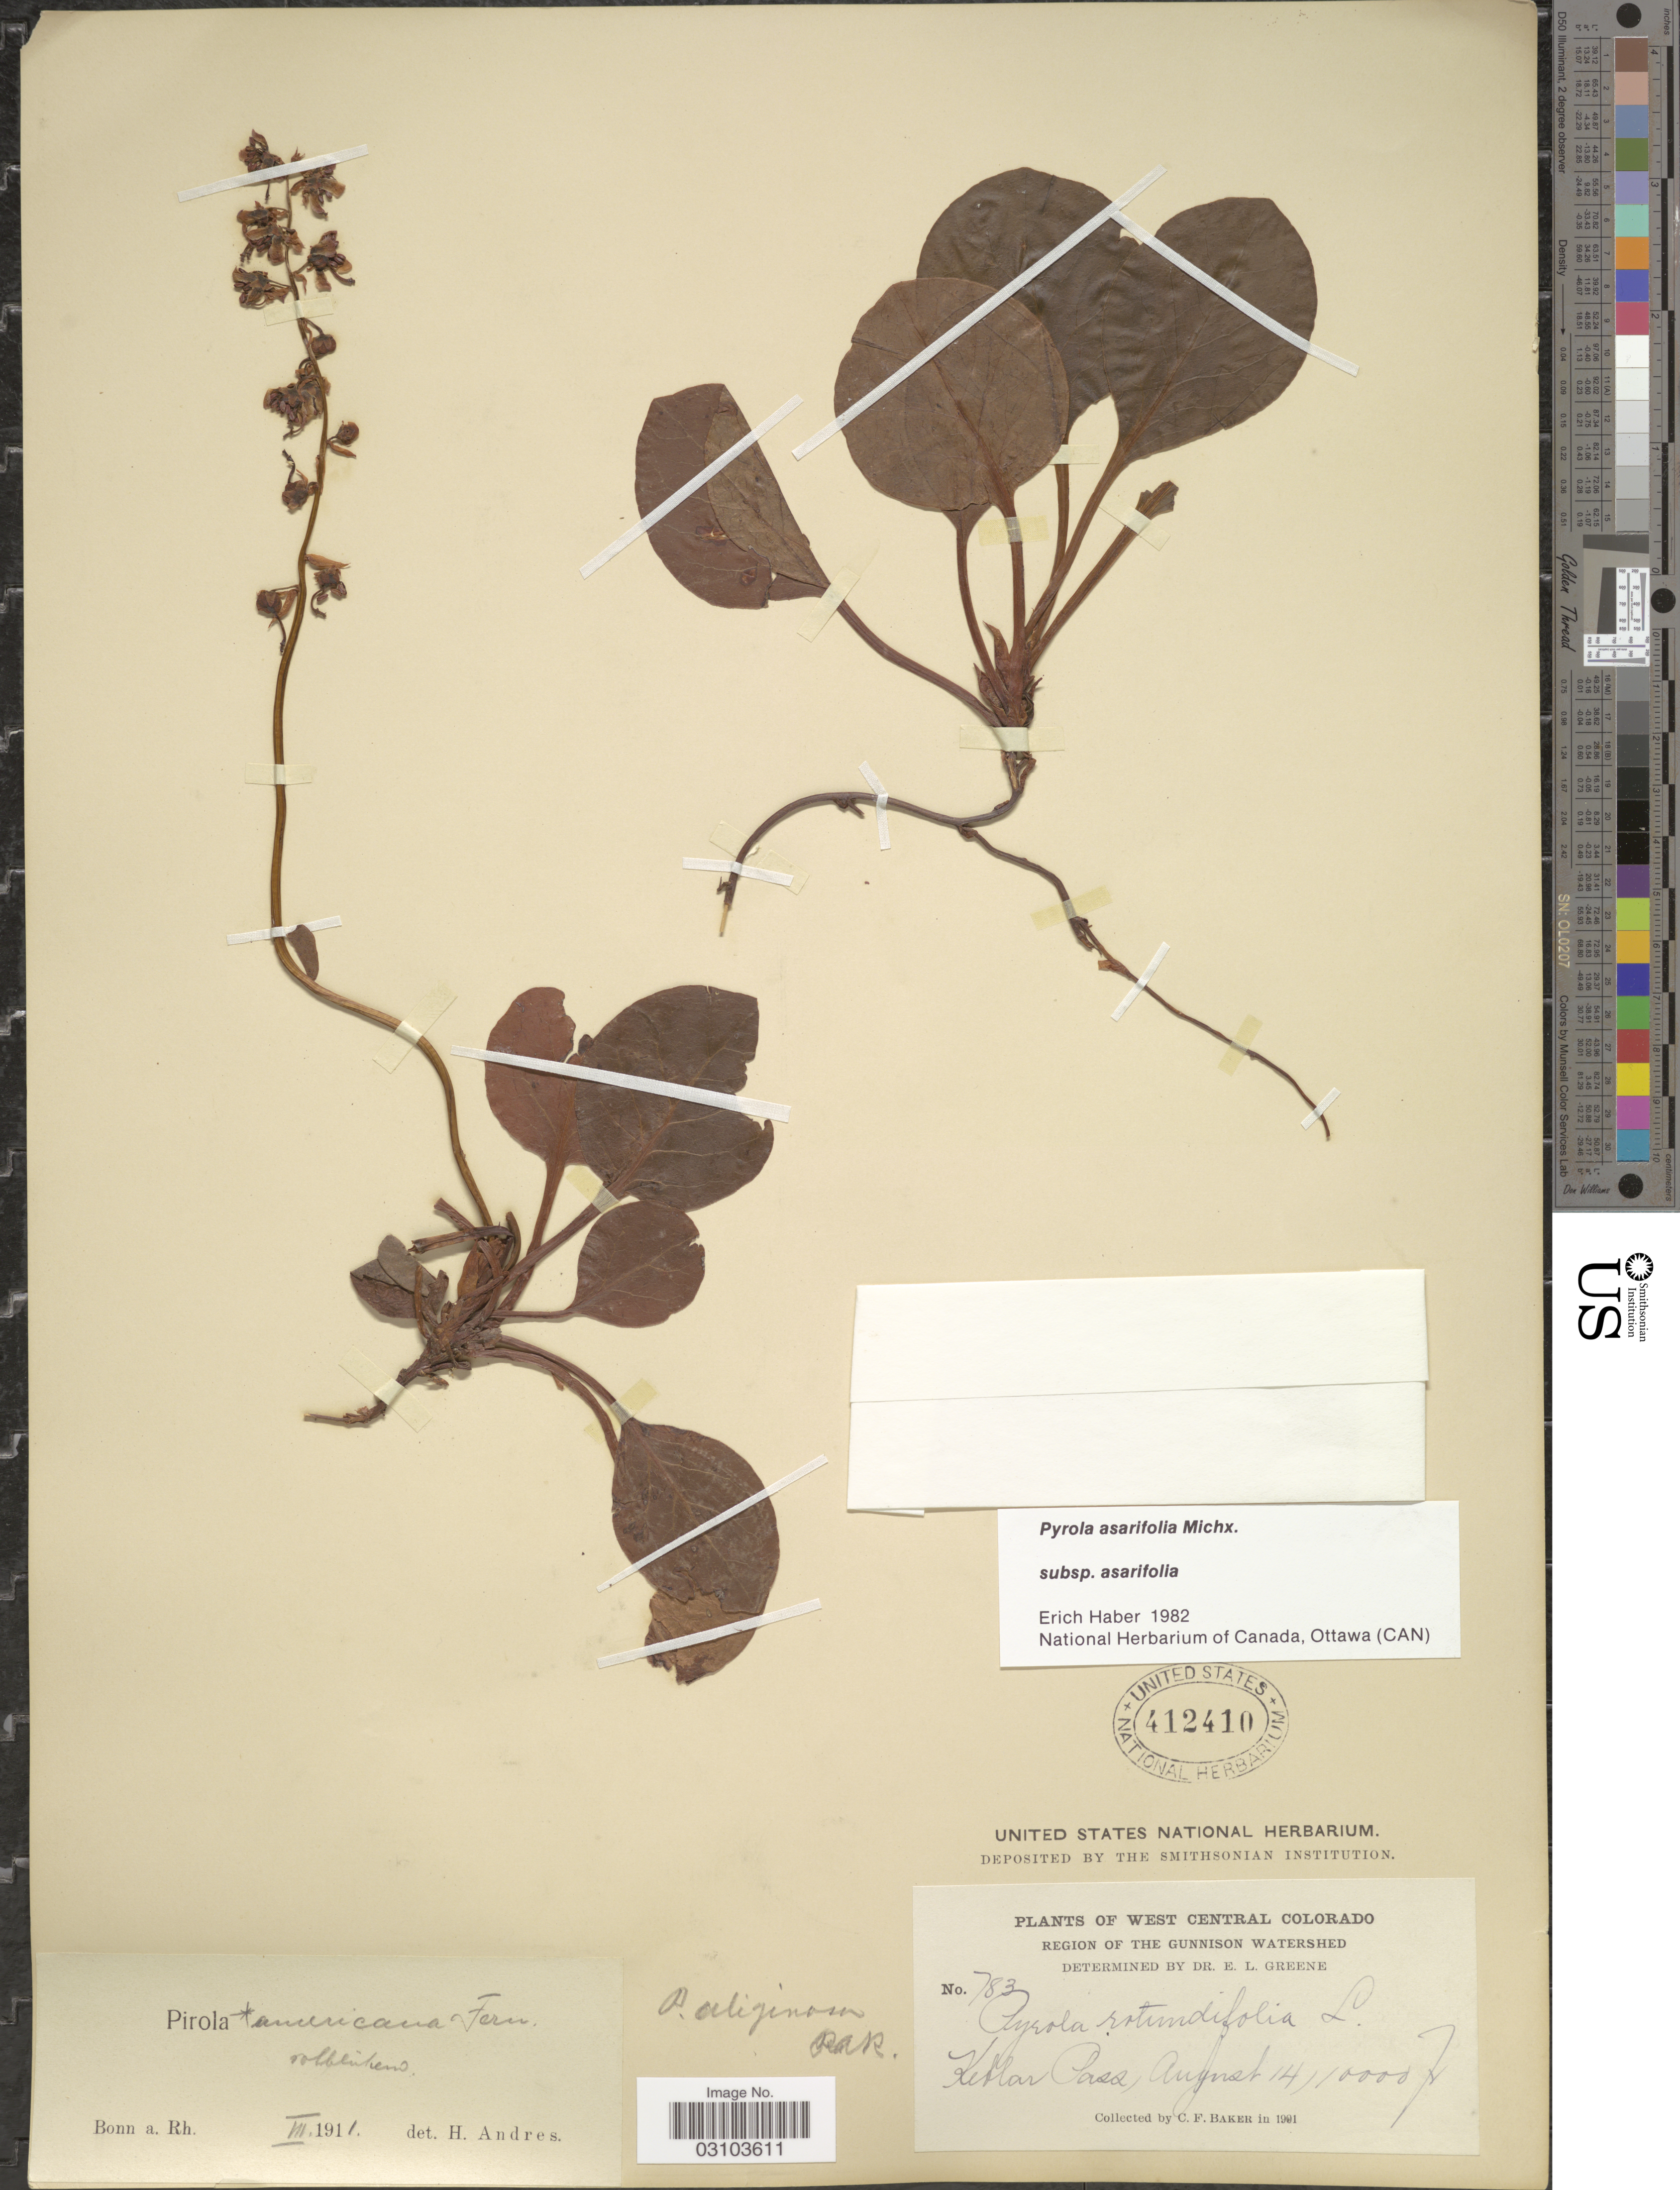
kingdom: Plantae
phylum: Tracheophyta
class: Magnoliopsida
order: Ericales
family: Ericaceae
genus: Pyrola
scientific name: Pyrola asarifolia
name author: Michx.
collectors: C. F. Baker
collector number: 783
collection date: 1901-08-14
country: United States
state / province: Colorado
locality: West Central Colorado, Region of the Gunnison Watershed, Keblar Pass.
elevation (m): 3048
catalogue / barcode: US 412410